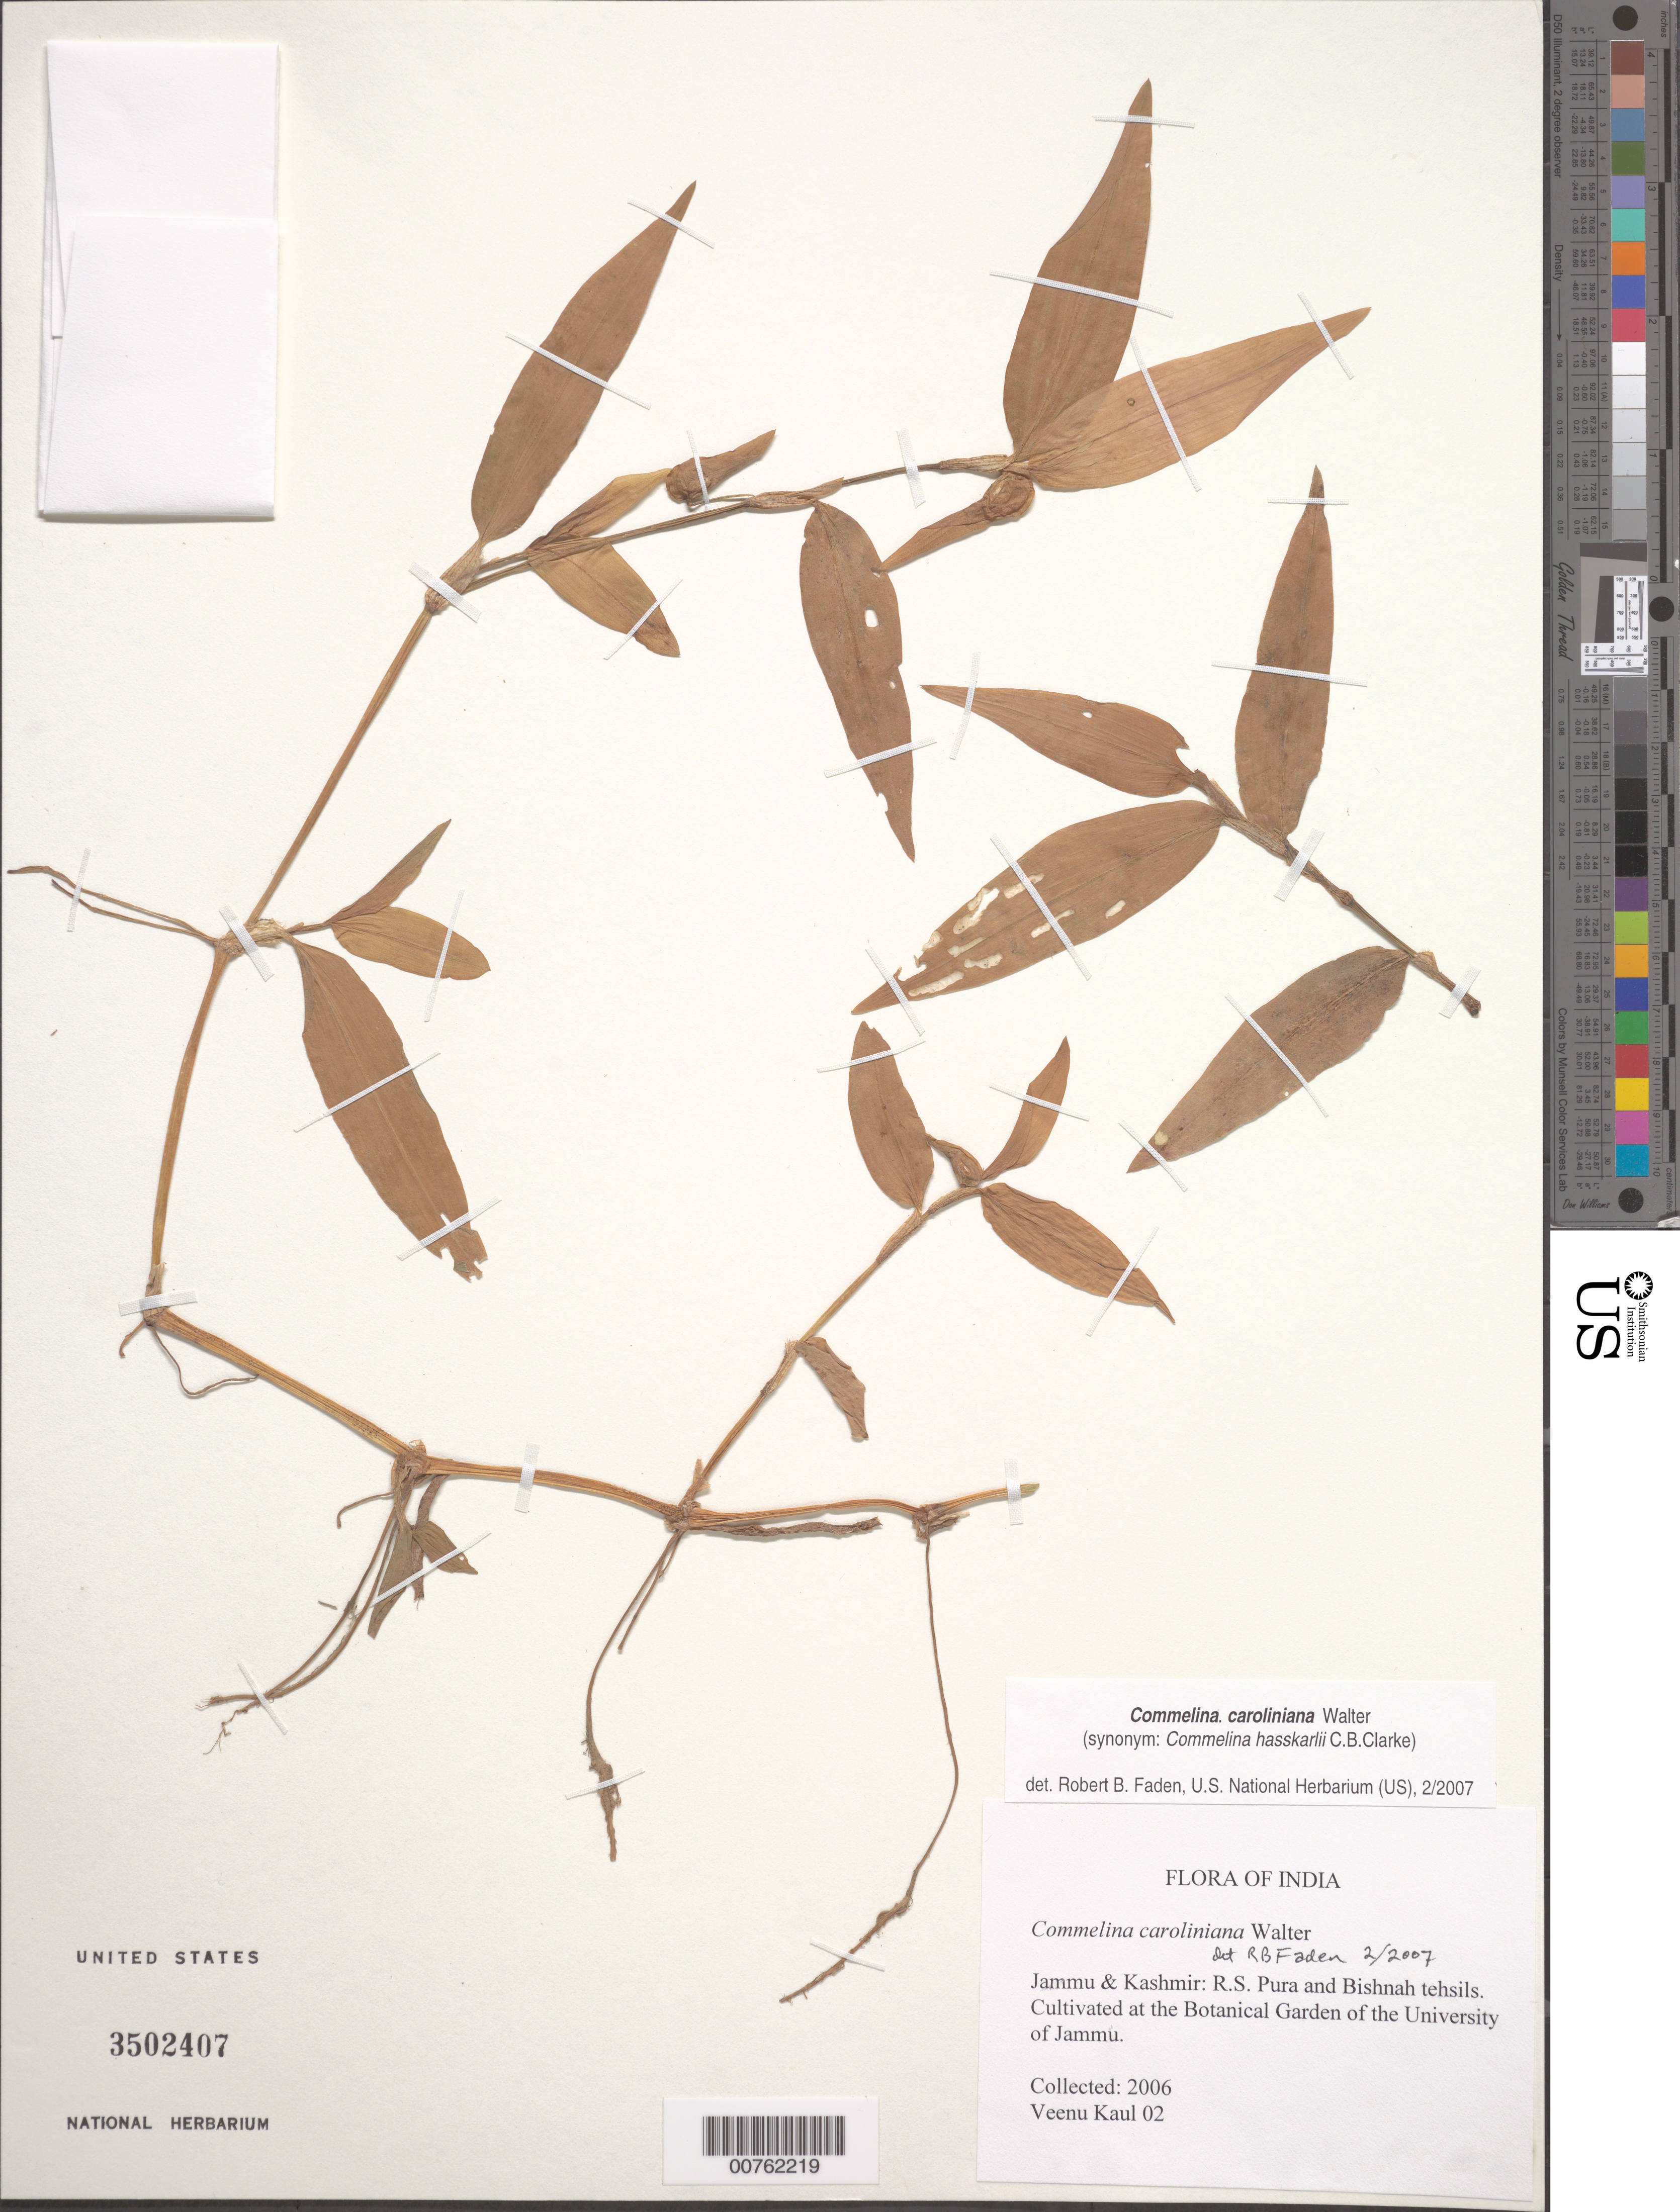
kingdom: Plantae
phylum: Tracheophyta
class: Liliopsida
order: Commelinales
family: Commelinaceae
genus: Commelina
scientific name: Commelina caroliniana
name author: Walter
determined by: Faden, Robert B., (US), Smithsonian Institution - National Museum of Natural History (UNITED STATES)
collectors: V. Kaul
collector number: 02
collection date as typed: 2006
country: India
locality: Jammu & Kashmir: R.S. Pura and Bishnan tehsils. Cultivated in the greenhouse at the Botanical Garden of the University of Jammu.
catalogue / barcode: US 3502407